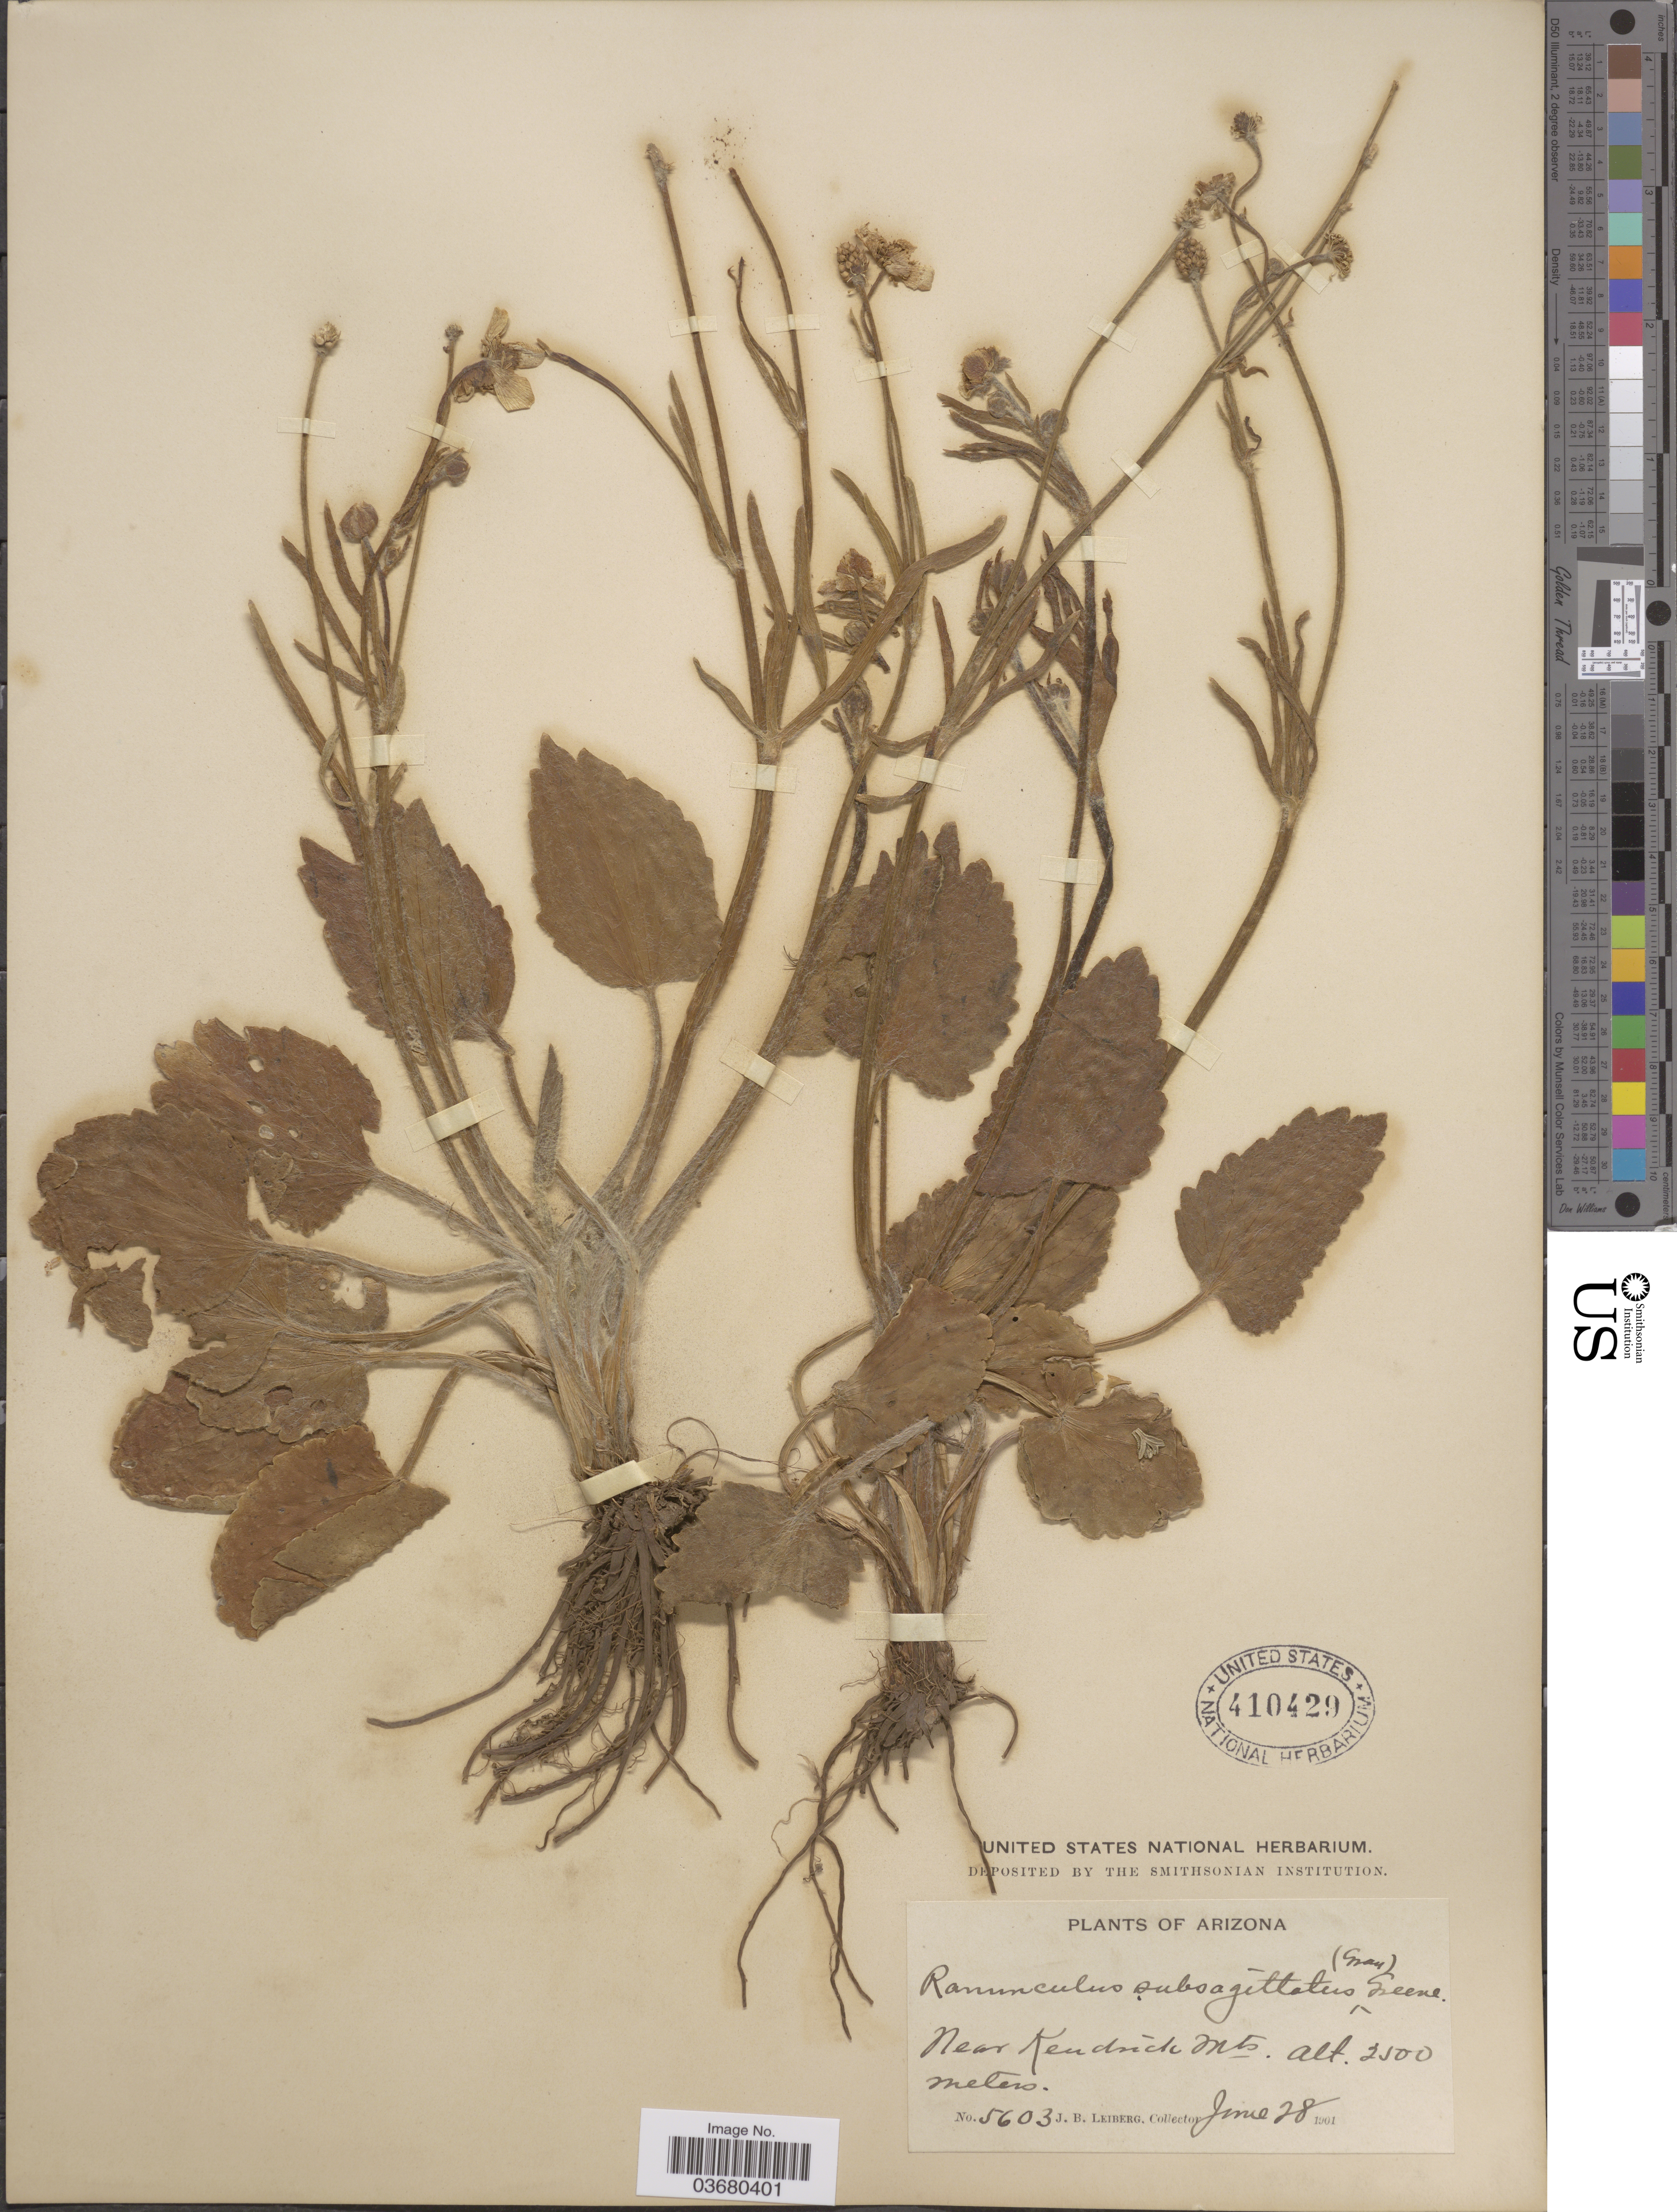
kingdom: Plantae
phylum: Tracheophyta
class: Magnoliopsida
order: Ranunculales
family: Ranunculaceae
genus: Ranunculus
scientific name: Ranunculus cardiophyllus var. subsagittatus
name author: (A. Gray) L.D. Benson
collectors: J. B. Leiberg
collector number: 5603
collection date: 1901-06-28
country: United States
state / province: Arizona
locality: Near Kendrick Mts.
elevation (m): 2500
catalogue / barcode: US 410429